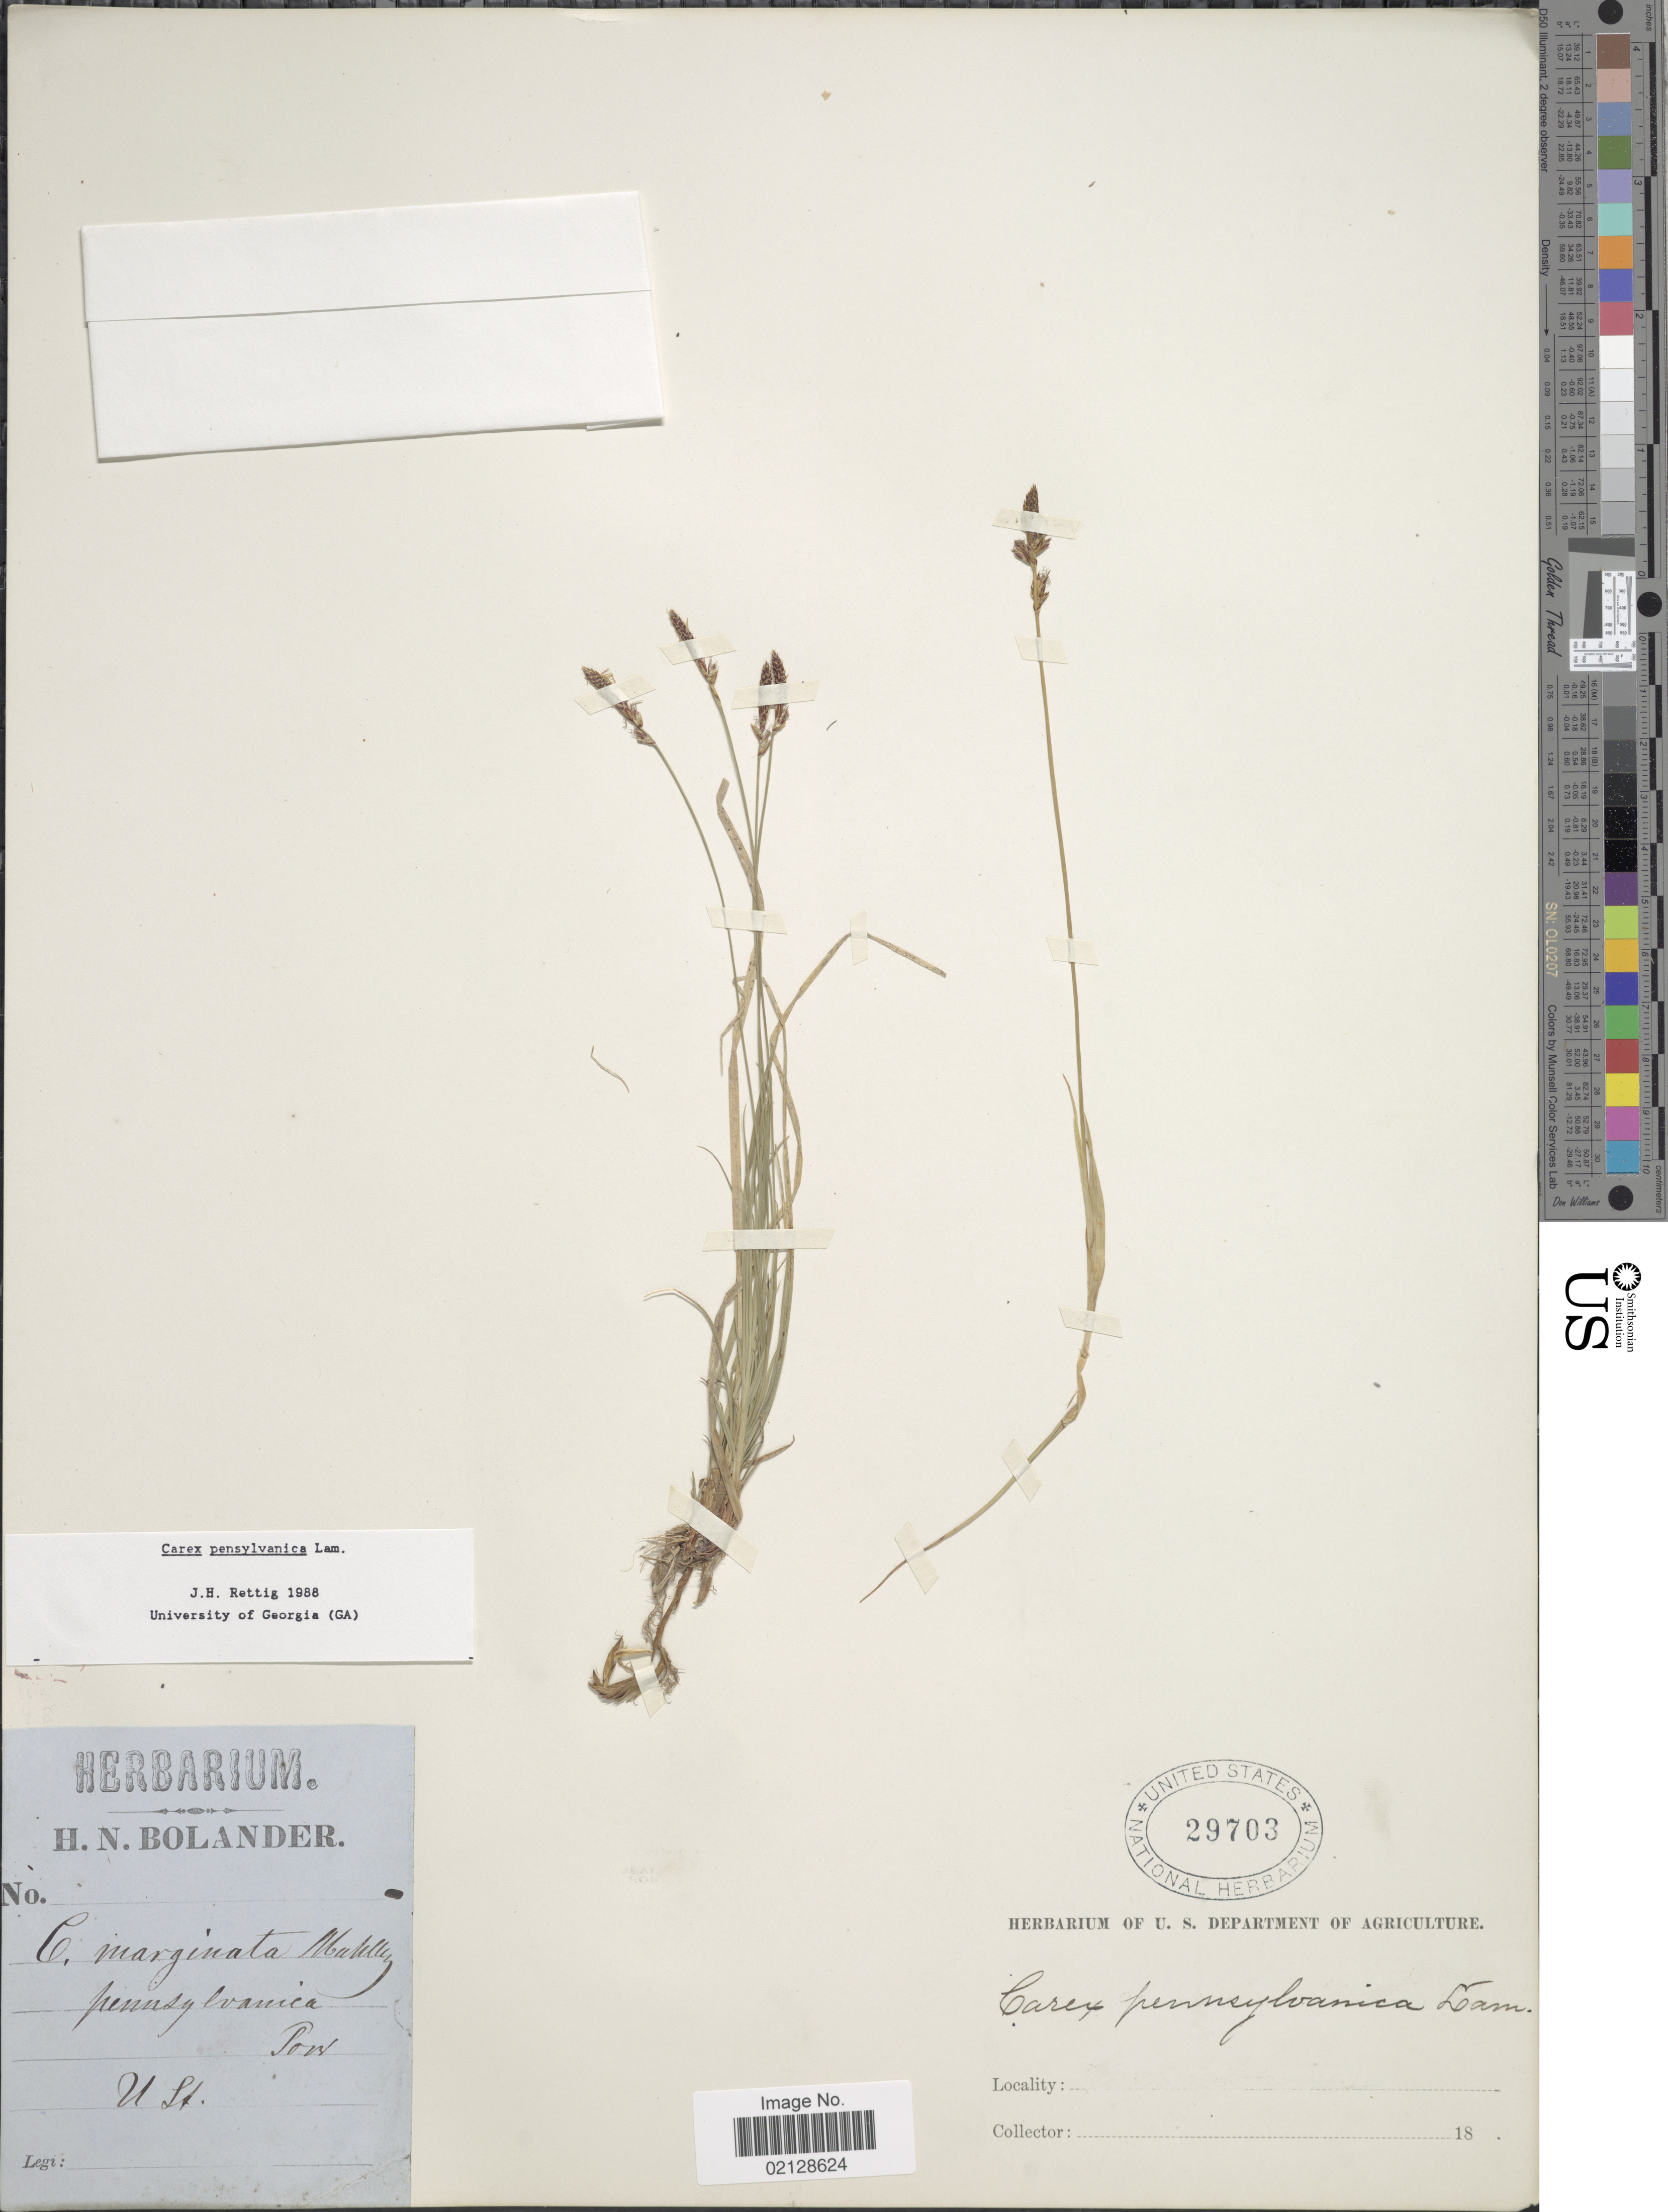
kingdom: Plantae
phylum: Tracheophyta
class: Liliopsida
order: Poales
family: Cyperaceae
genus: Carex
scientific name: Carex pensylvanica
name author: Lam.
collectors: H. Bolander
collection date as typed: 18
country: United States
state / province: New Hampshire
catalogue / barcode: US 29703